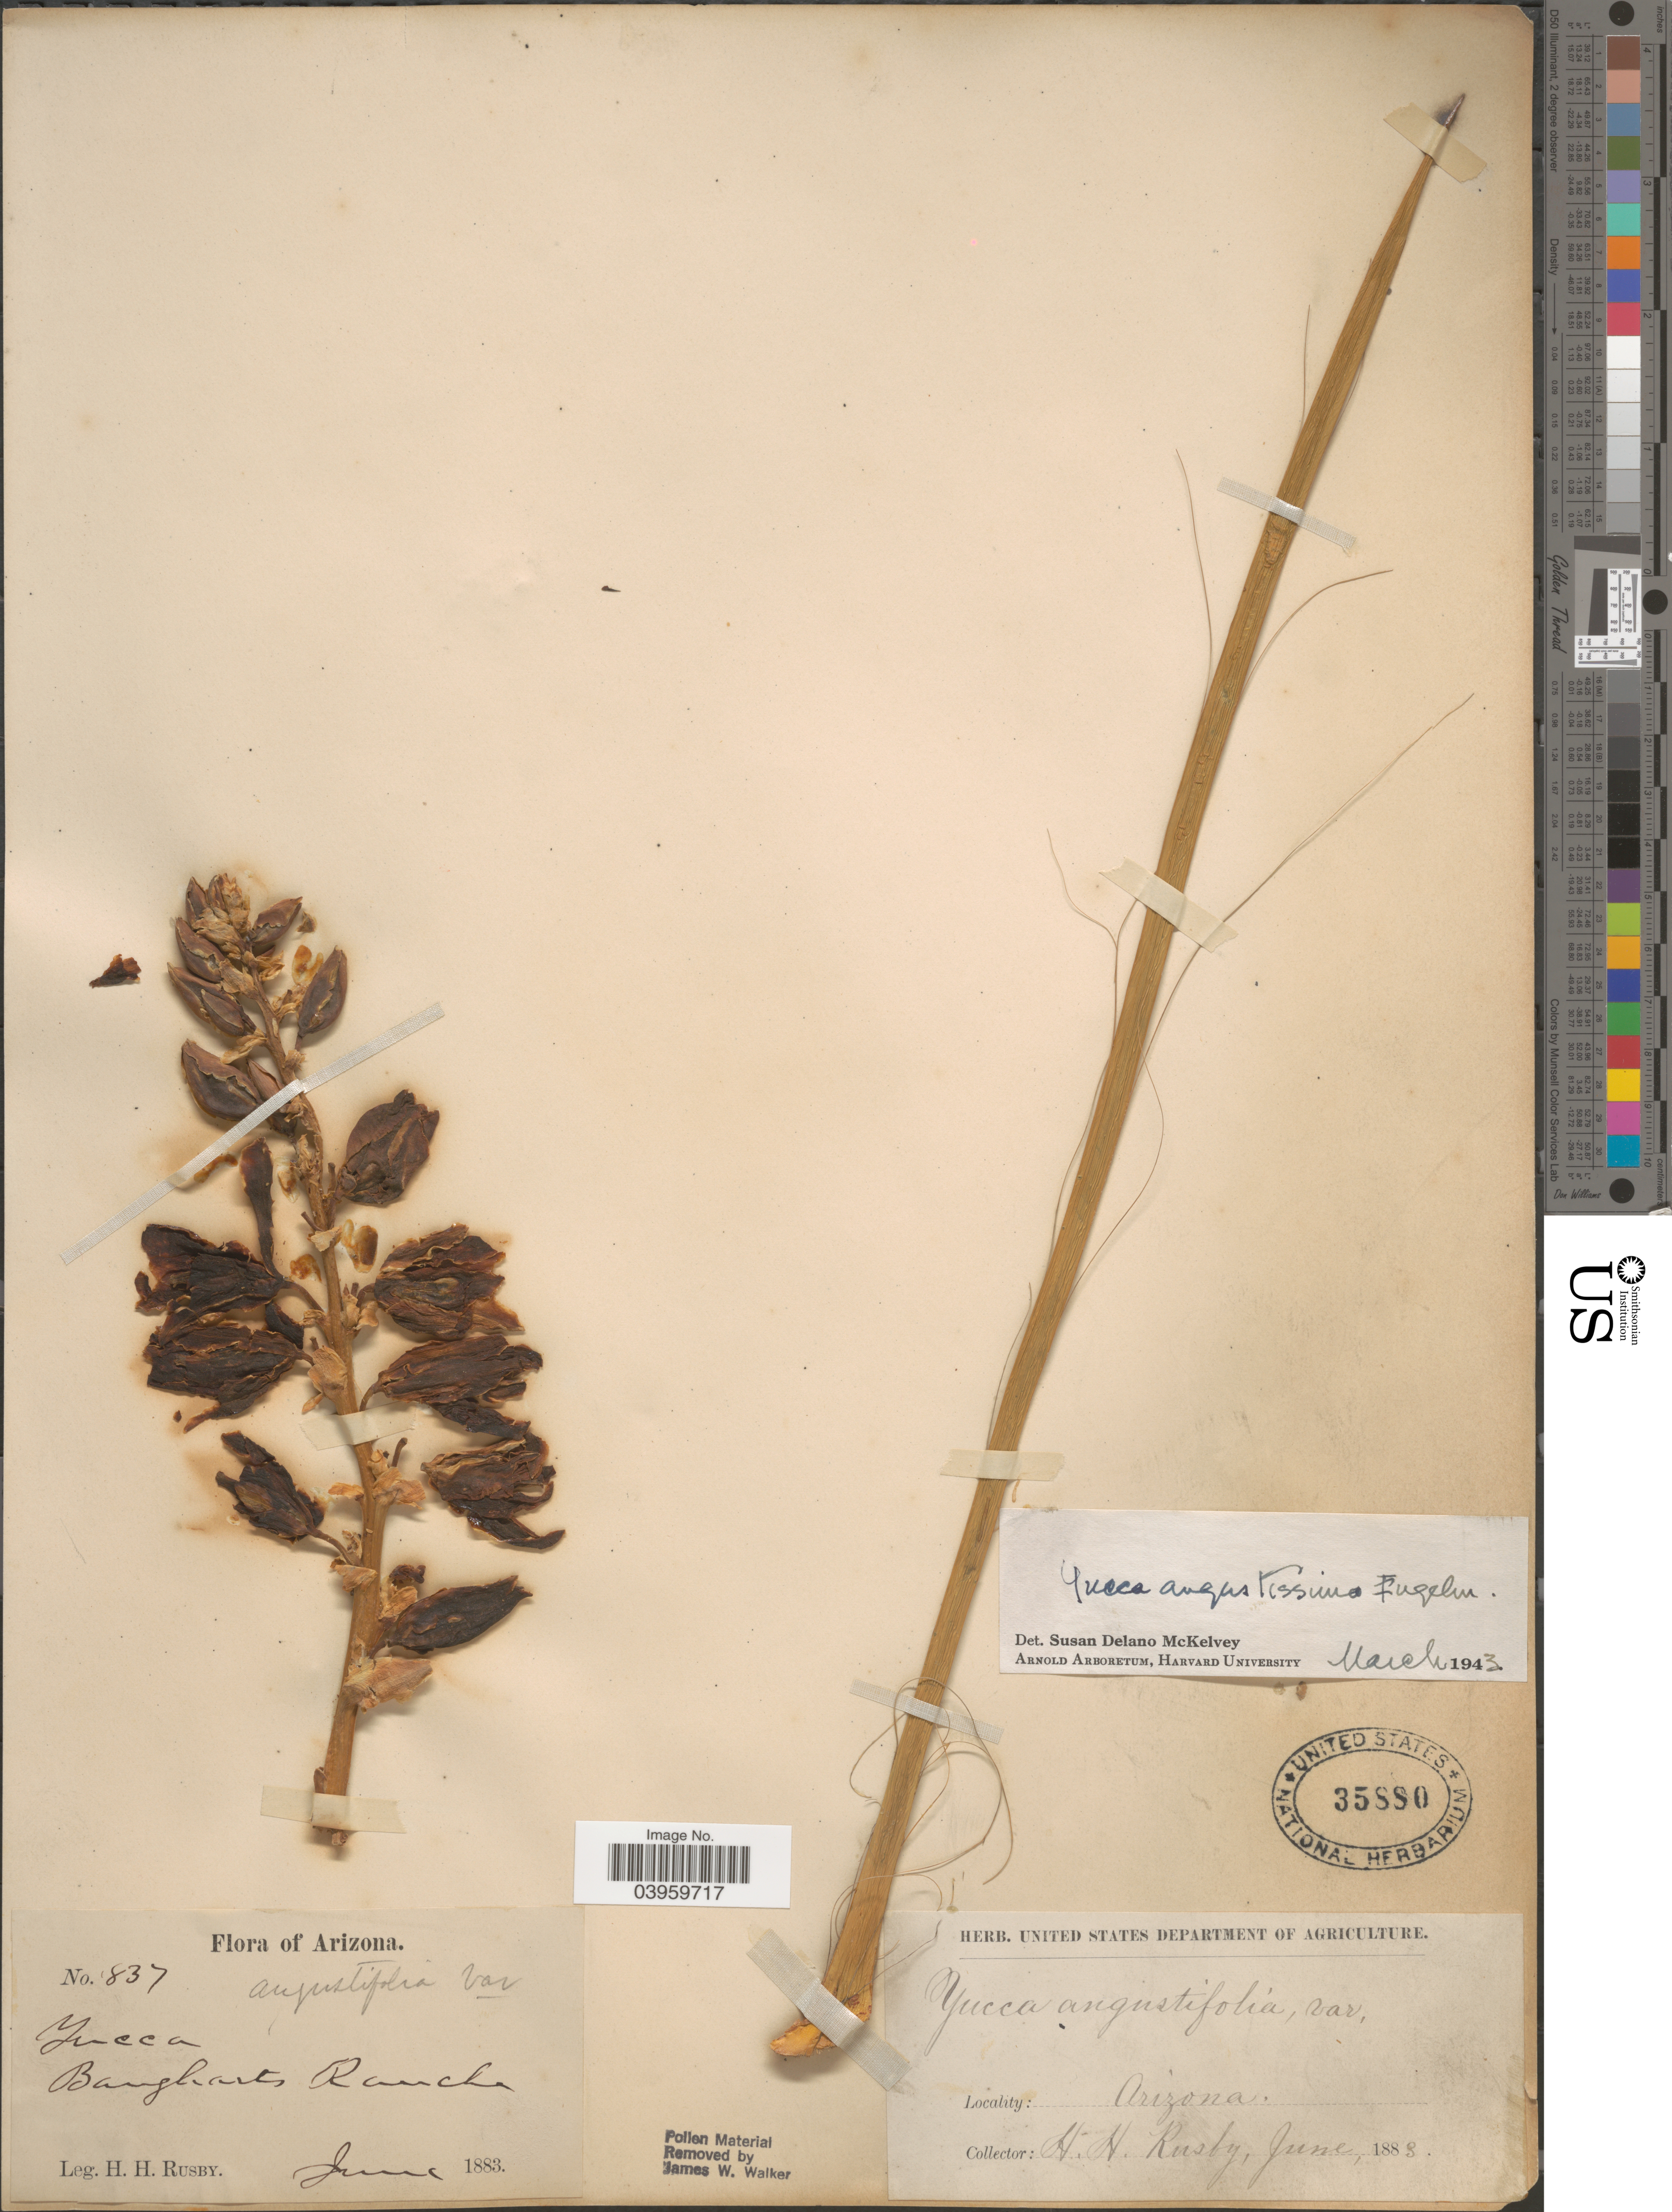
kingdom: Plantae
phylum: Tracheophyta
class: Liliopsida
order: Asparagales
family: Asparagaceae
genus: Yucca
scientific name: Yucca angustissima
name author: Engelm. ex Trel.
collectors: H. H. Rusby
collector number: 837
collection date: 1883-06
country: United States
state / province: Arizona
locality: Bangharts Ranche.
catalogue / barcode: US 35880